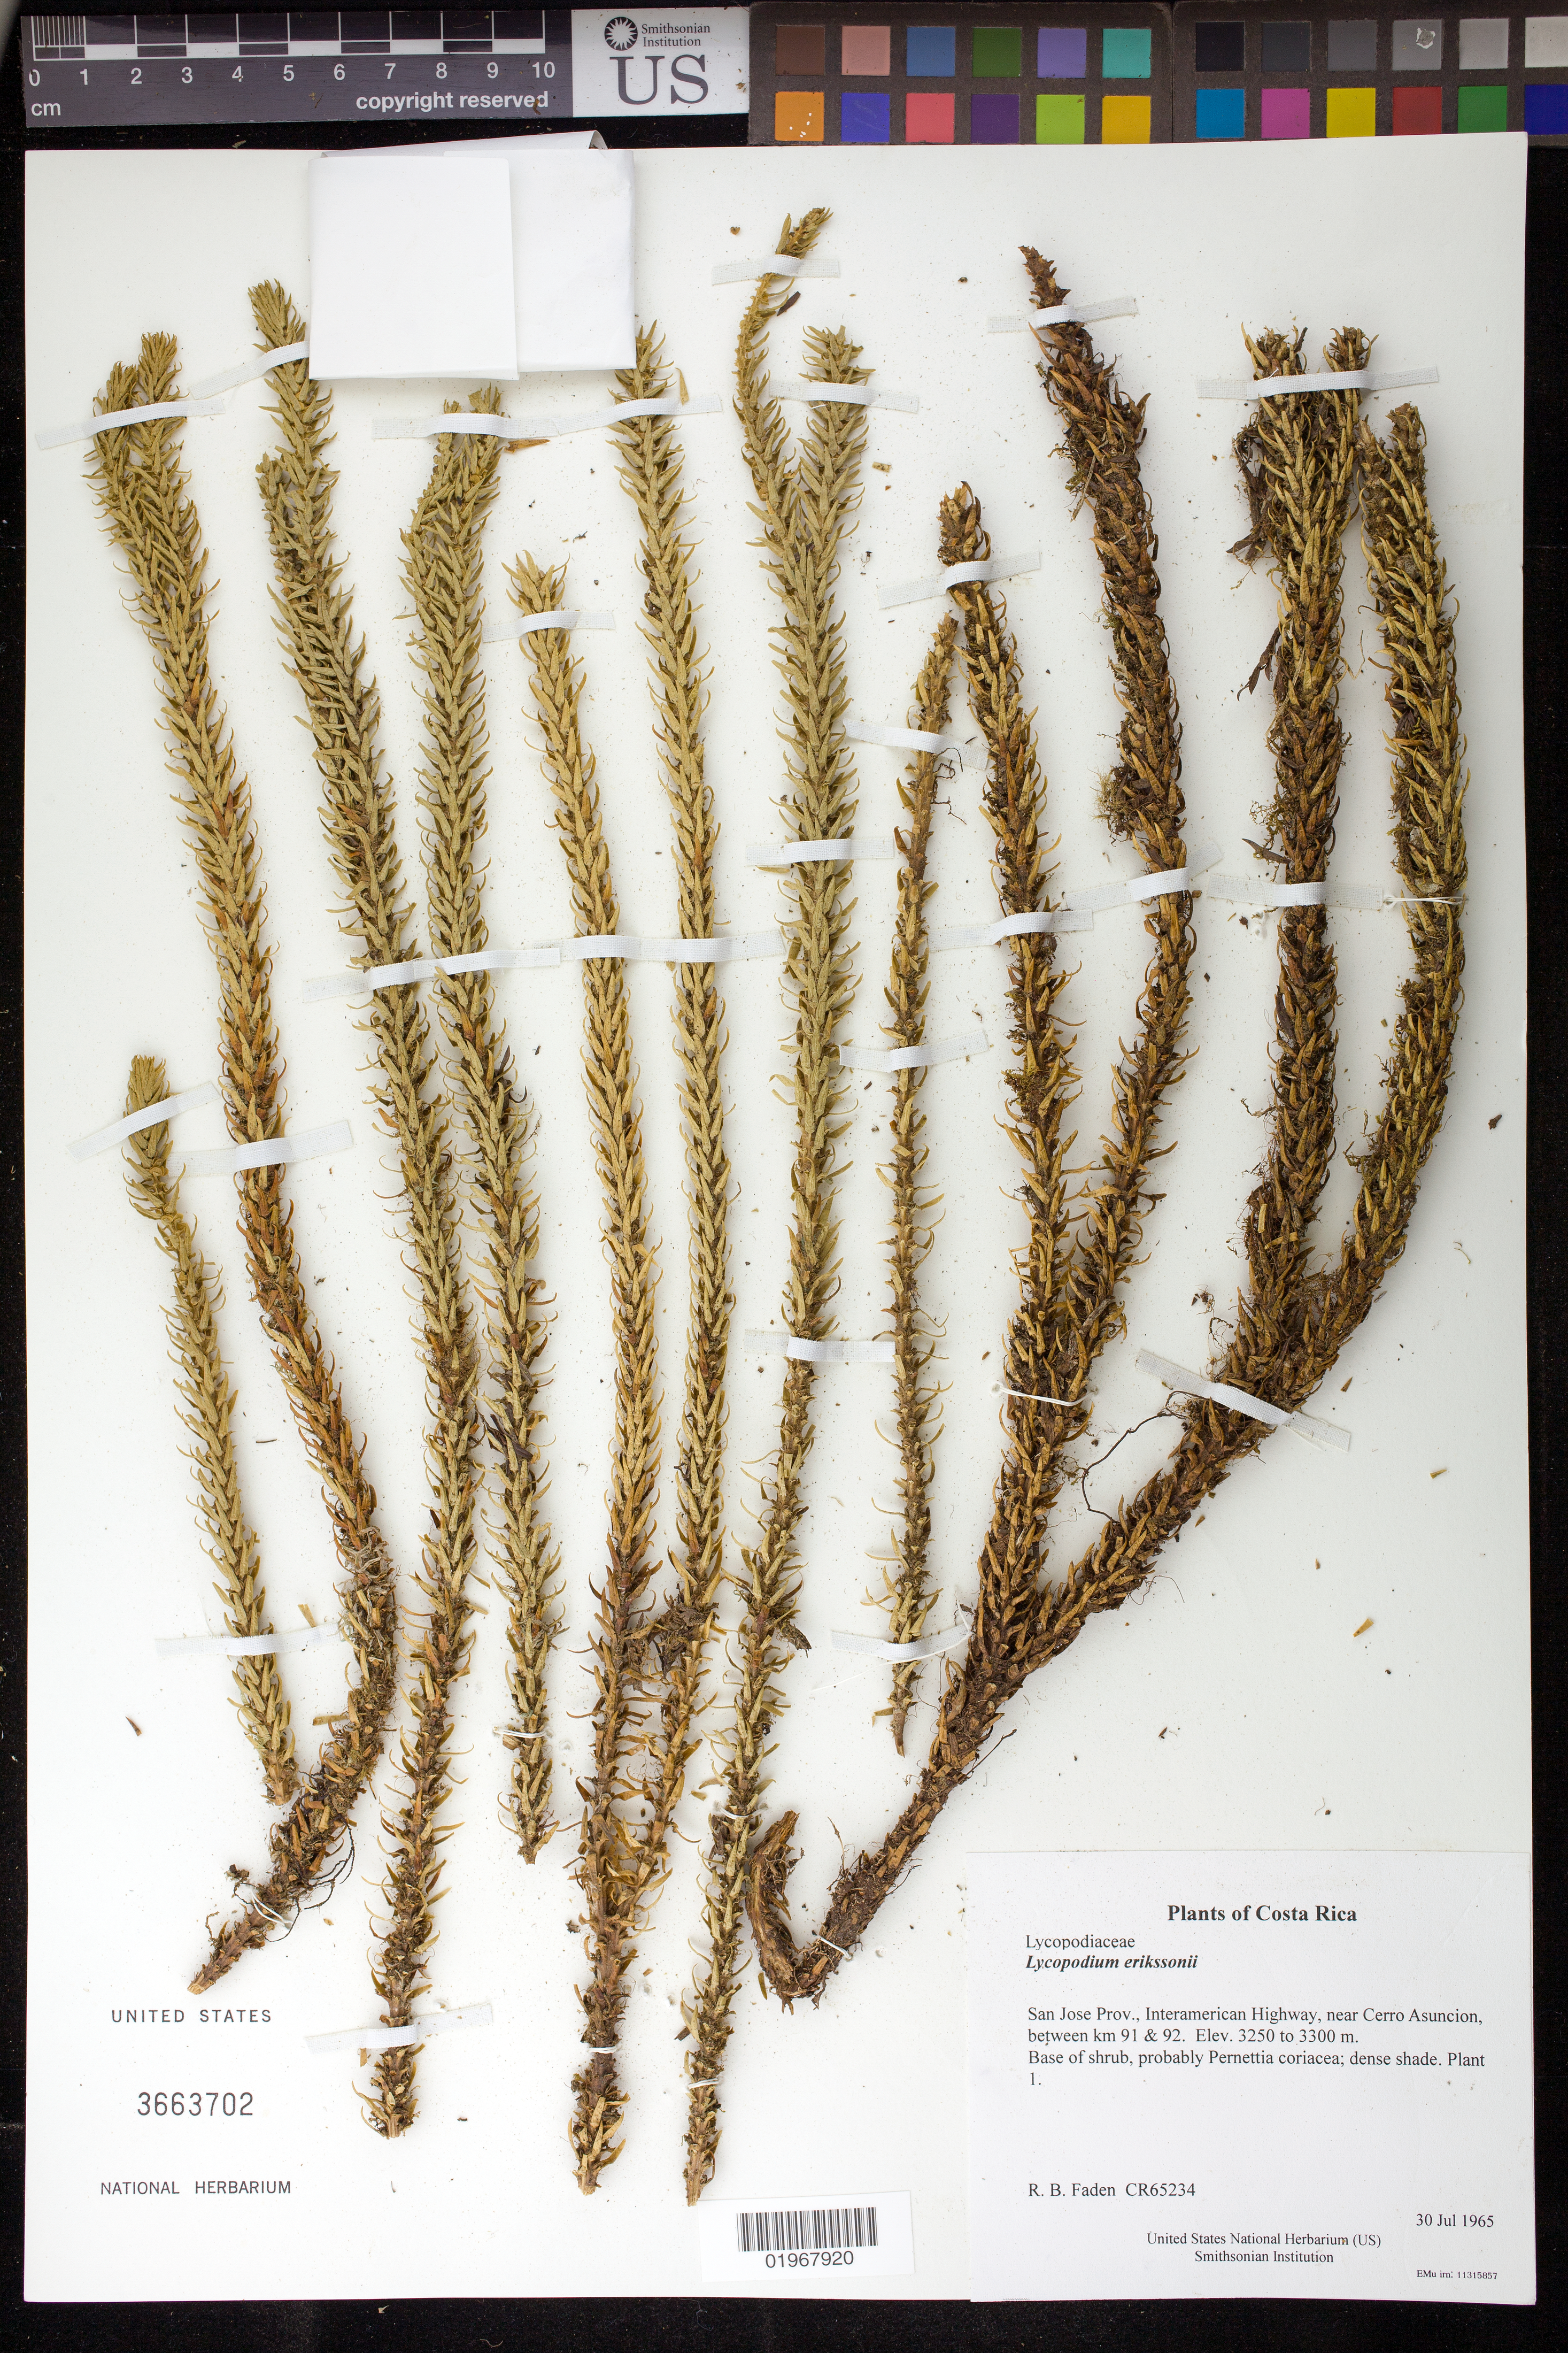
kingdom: Plantae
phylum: Tracheophyta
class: Lycopodiopsida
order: Lycopodiales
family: Lycopodiaceae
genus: Phlegmariurus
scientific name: Phlegmariurus talamancanus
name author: (B. Øllg.) B. Øllg.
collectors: R. B. Faden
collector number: CR65234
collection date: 1965-07-30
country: Costa Rica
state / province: San Jose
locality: Interamerican Highway, near Cerro Asuncion, between km 91 & 92.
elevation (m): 3250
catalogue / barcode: US 3663702